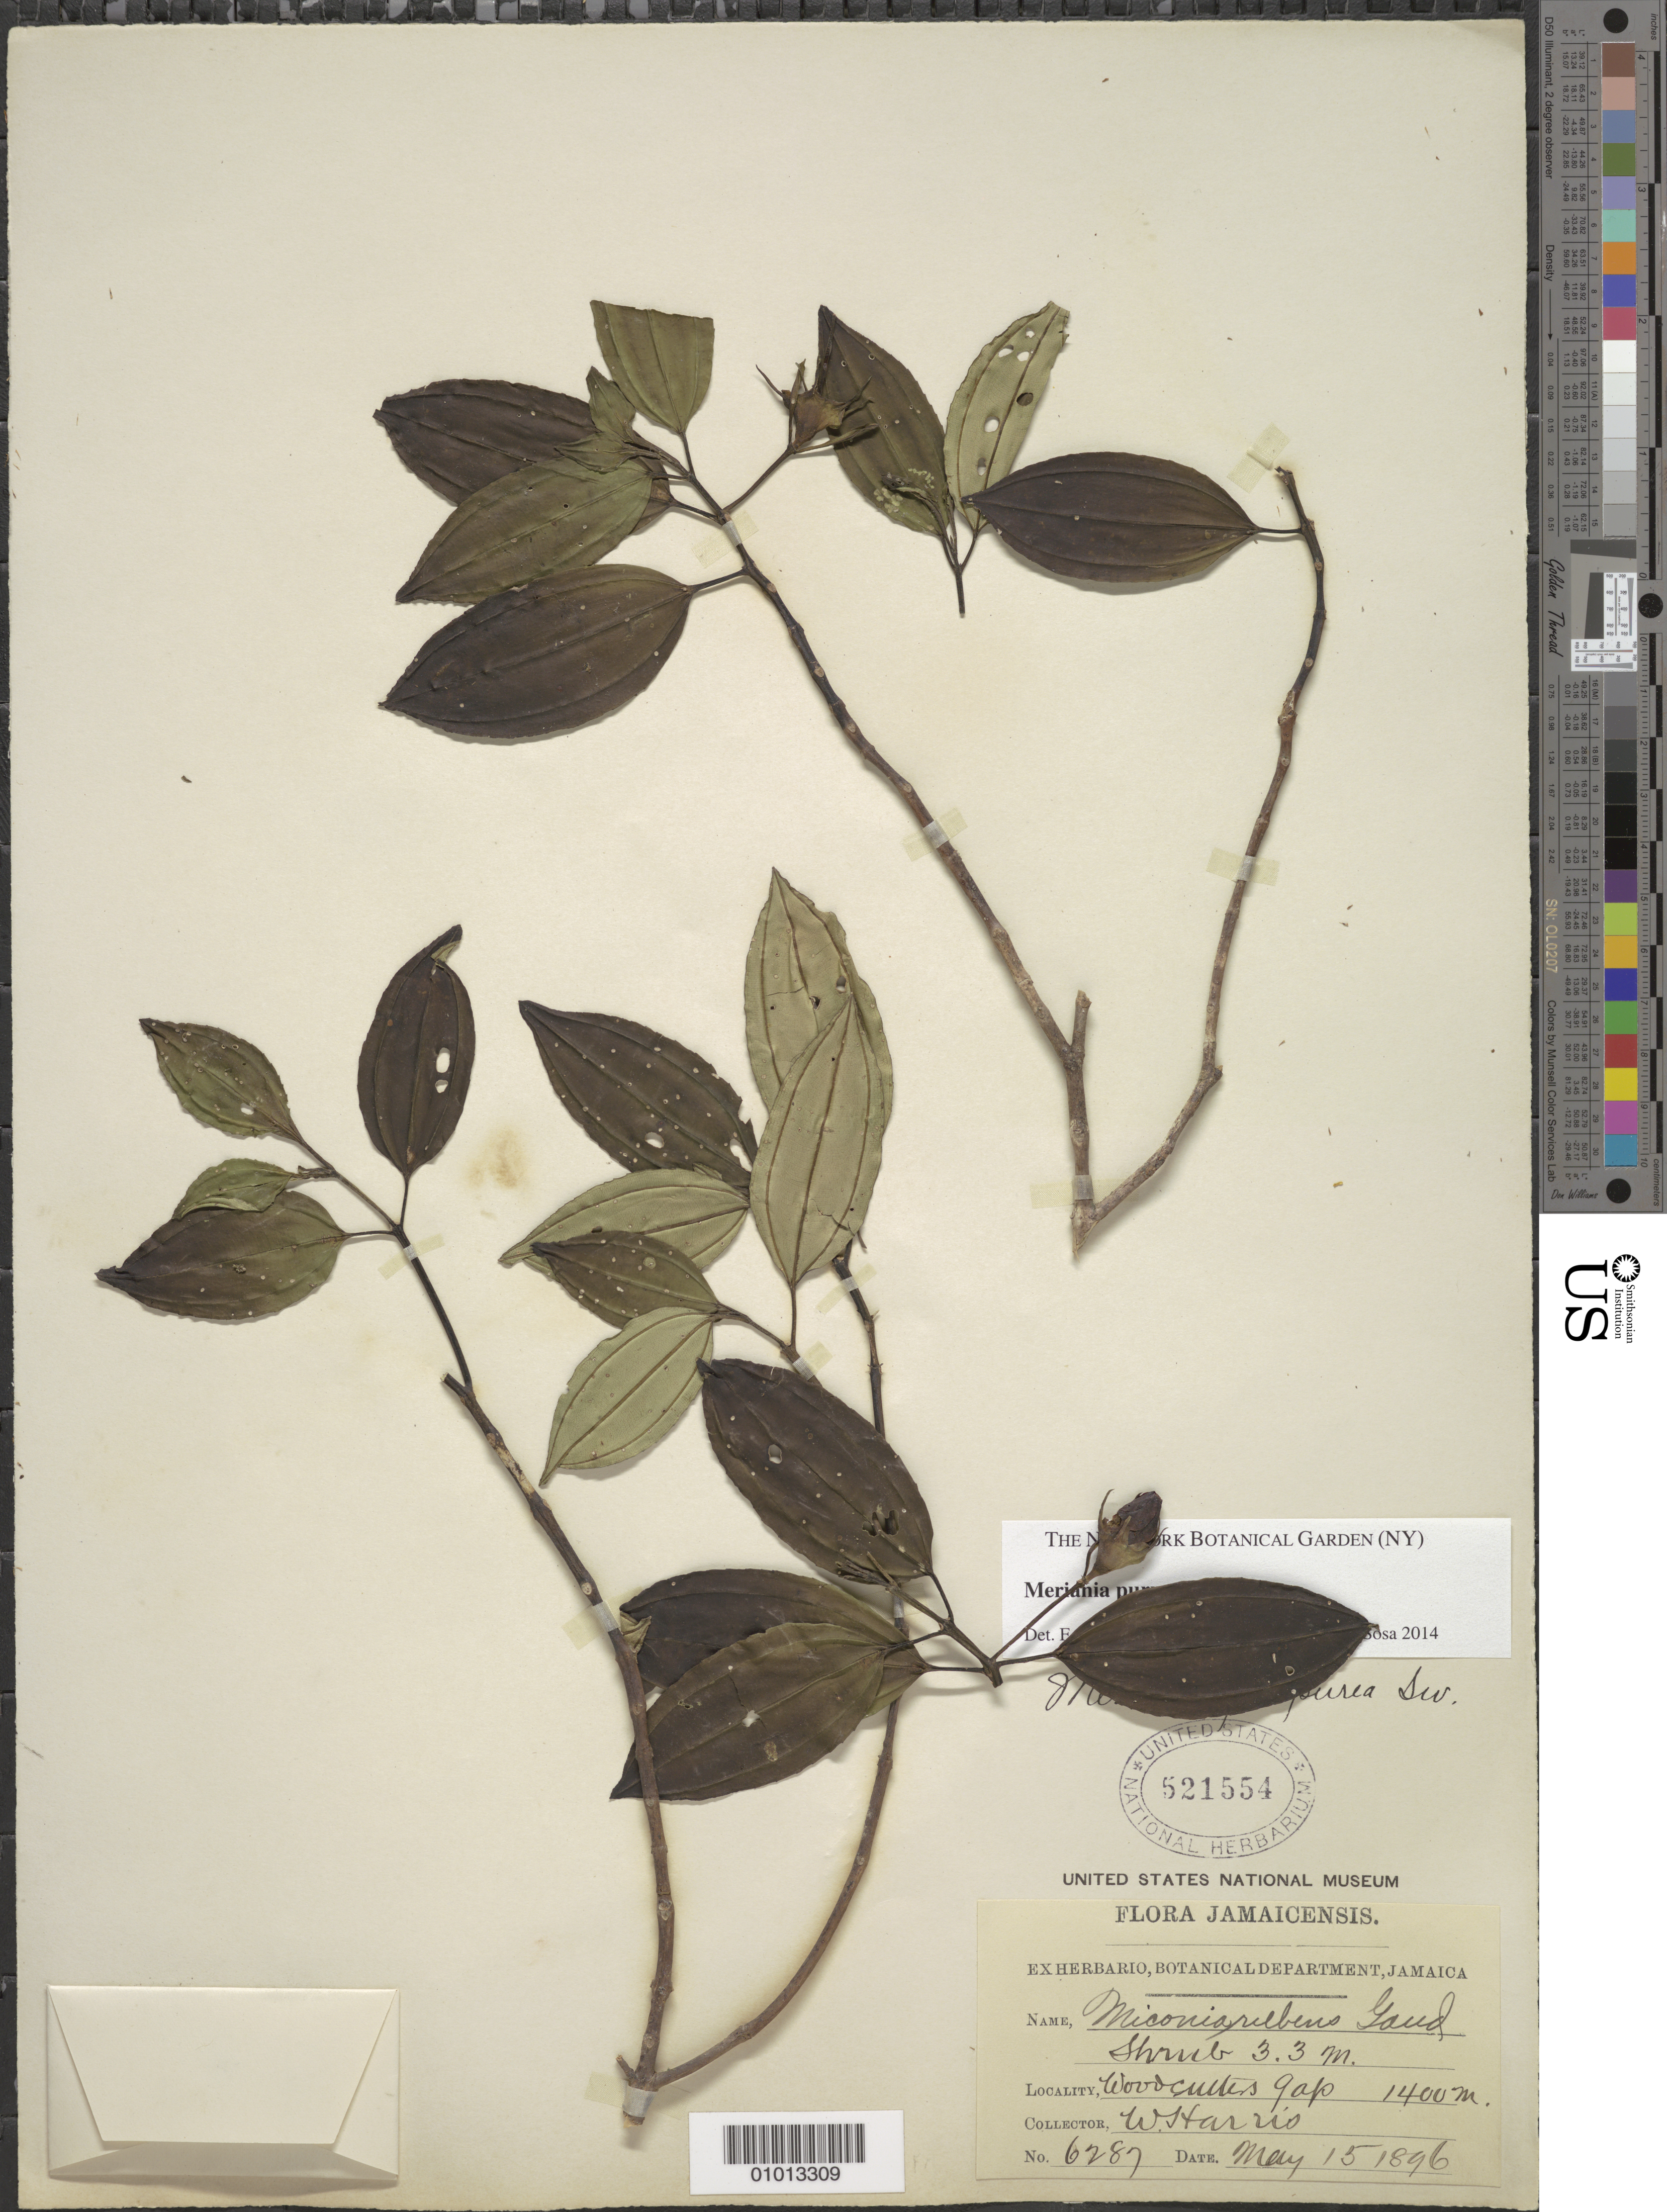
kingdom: Plantae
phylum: Tracheophyta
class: Magnoliopsida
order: Myrtales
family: Melastomataceae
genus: Meriania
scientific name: Meriania purpurea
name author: (Sw.) Sw.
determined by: Michelangeli, F. A.; Carmenate, W.; Sosa, K.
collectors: W. Harris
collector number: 6287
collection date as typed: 15 May 1896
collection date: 1896-05-15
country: Jamaica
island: Jamaica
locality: Woodcutters Gap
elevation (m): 1400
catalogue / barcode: US 521554